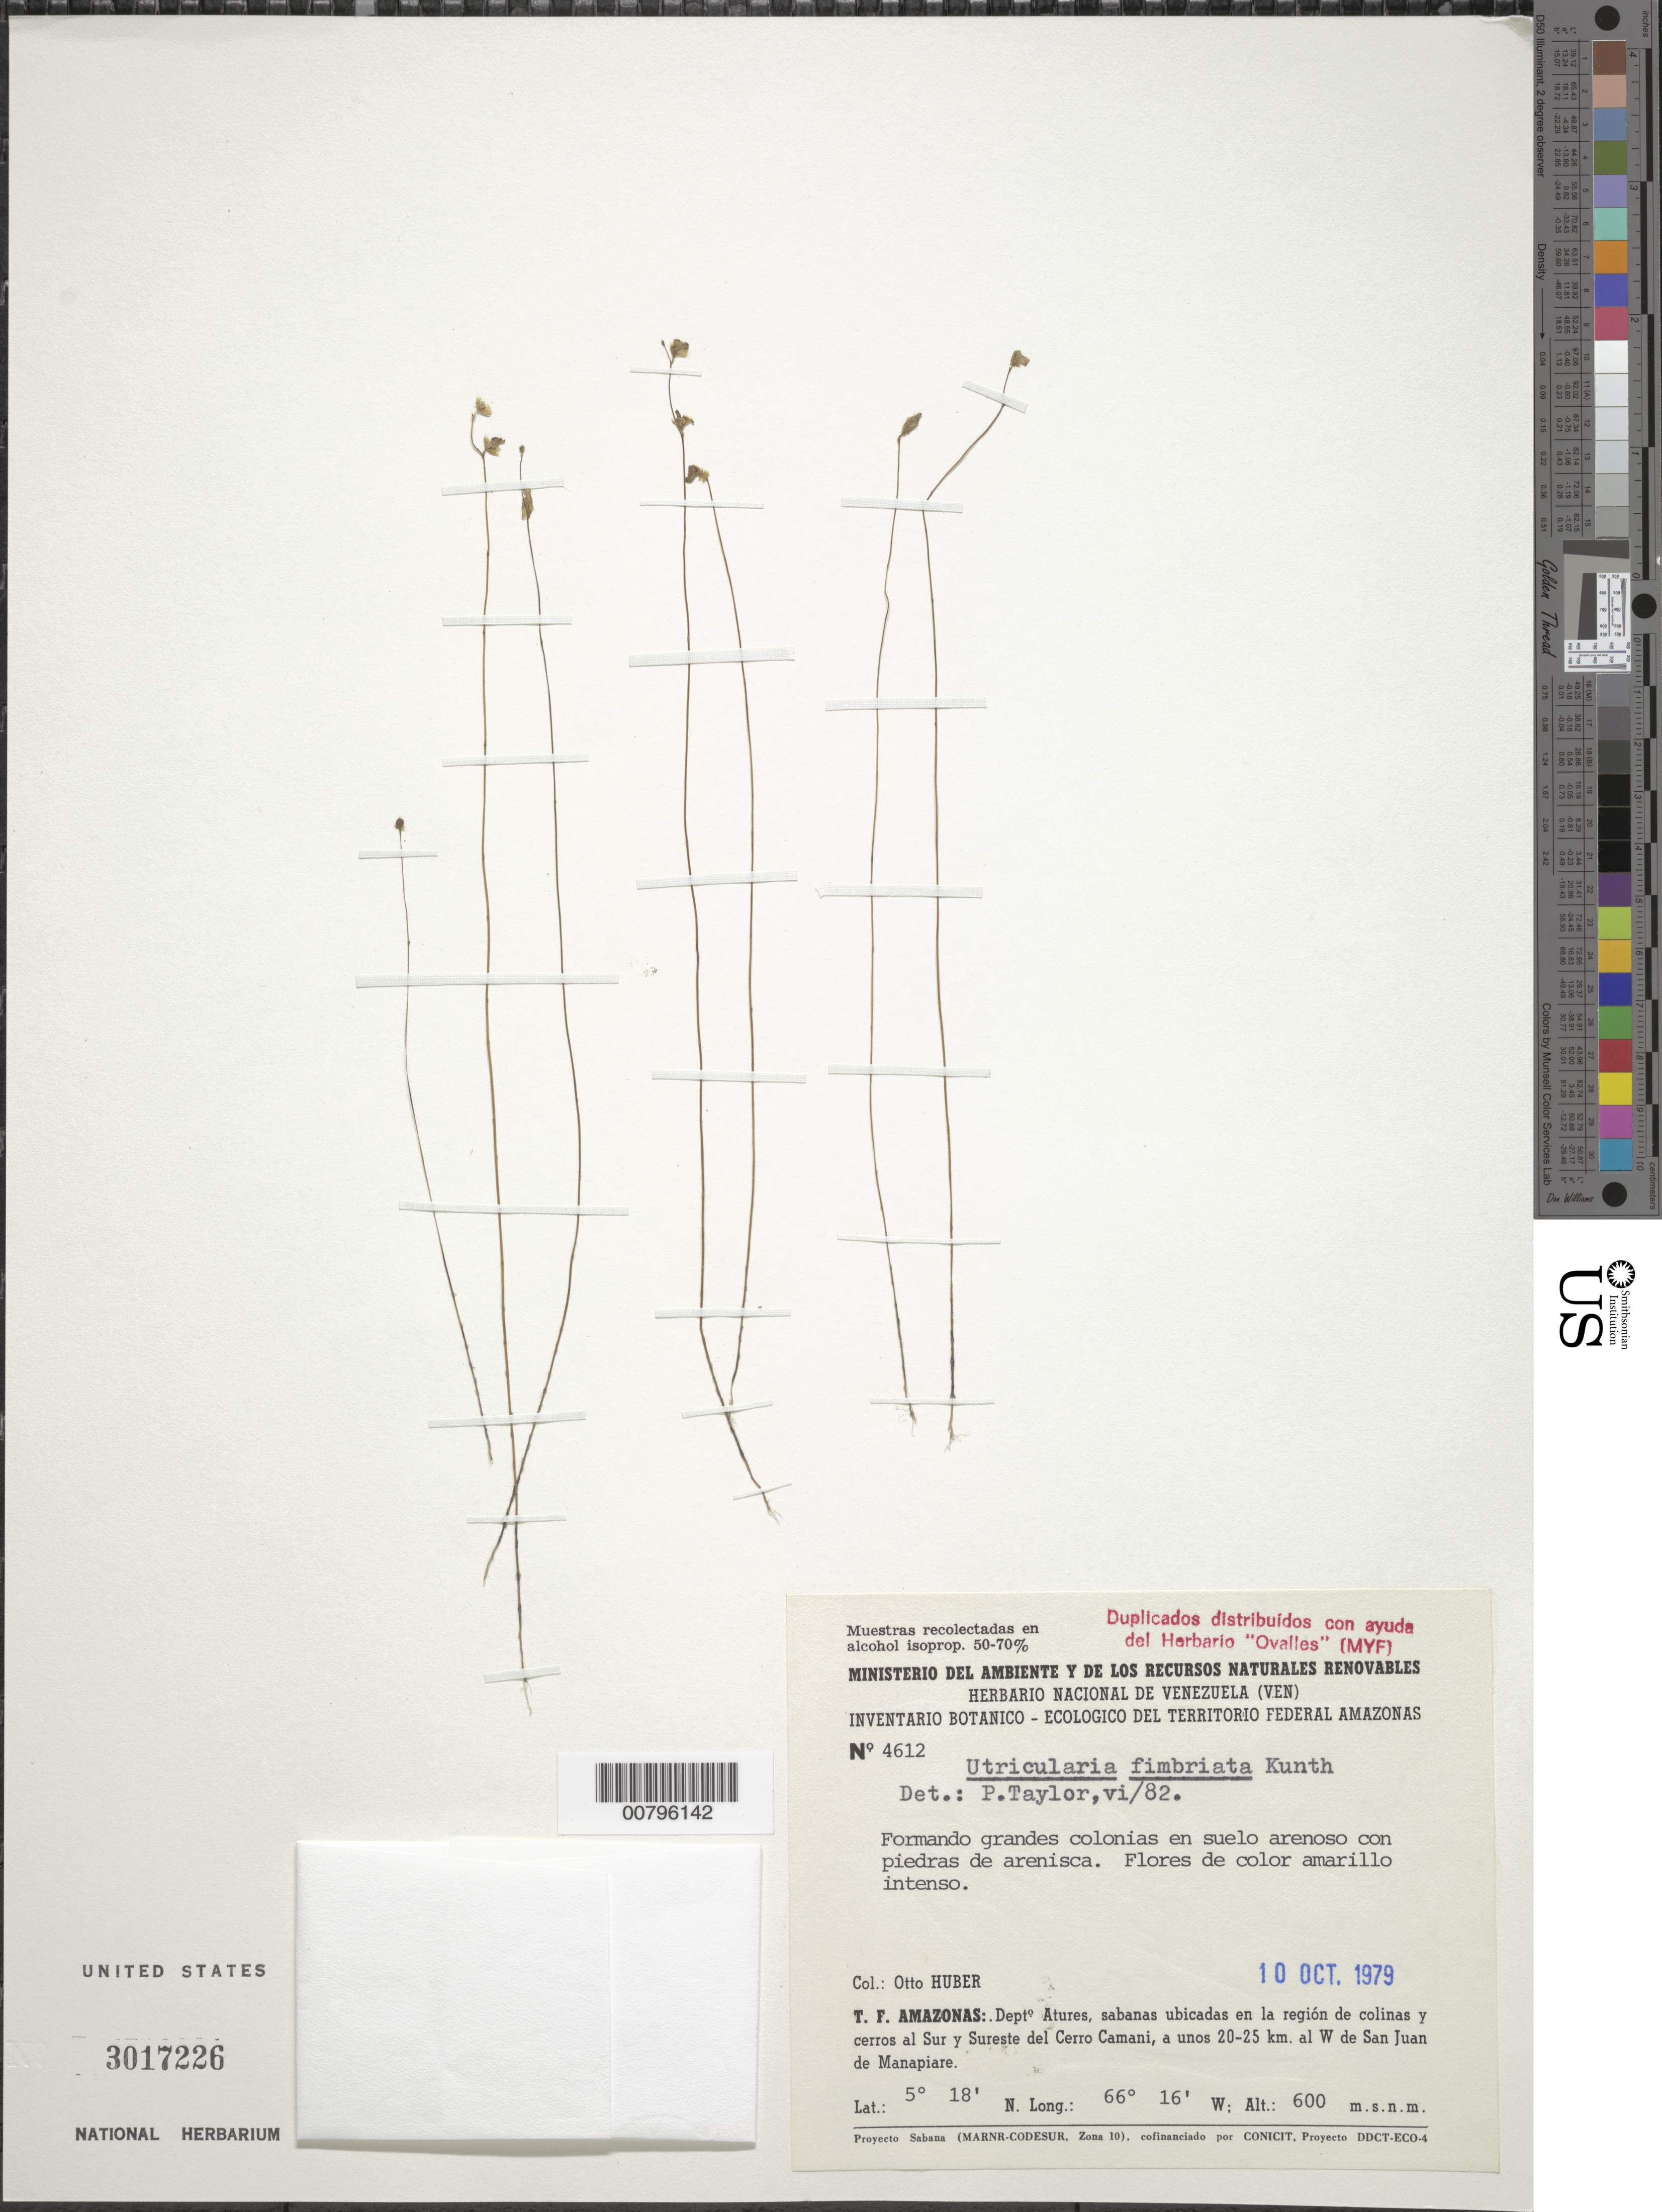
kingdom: Plantae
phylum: Tracheophyta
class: Magnoliopsida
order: Lamiales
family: Lentibulariaceae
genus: Utricularia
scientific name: Utricularia fimbriata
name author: Kunth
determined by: Taylor, P.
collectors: O. Huber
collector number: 4612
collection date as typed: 10-Oct-79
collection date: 1979-10-10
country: Venezuela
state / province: Amazonas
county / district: Atures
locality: Cerro Camani, S & SE del cerro, 20-25 km W de San Juan de Manapiare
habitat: Sabanas ubicadas en la region de colinas y cerros.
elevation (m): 600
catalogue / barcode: US 3017226